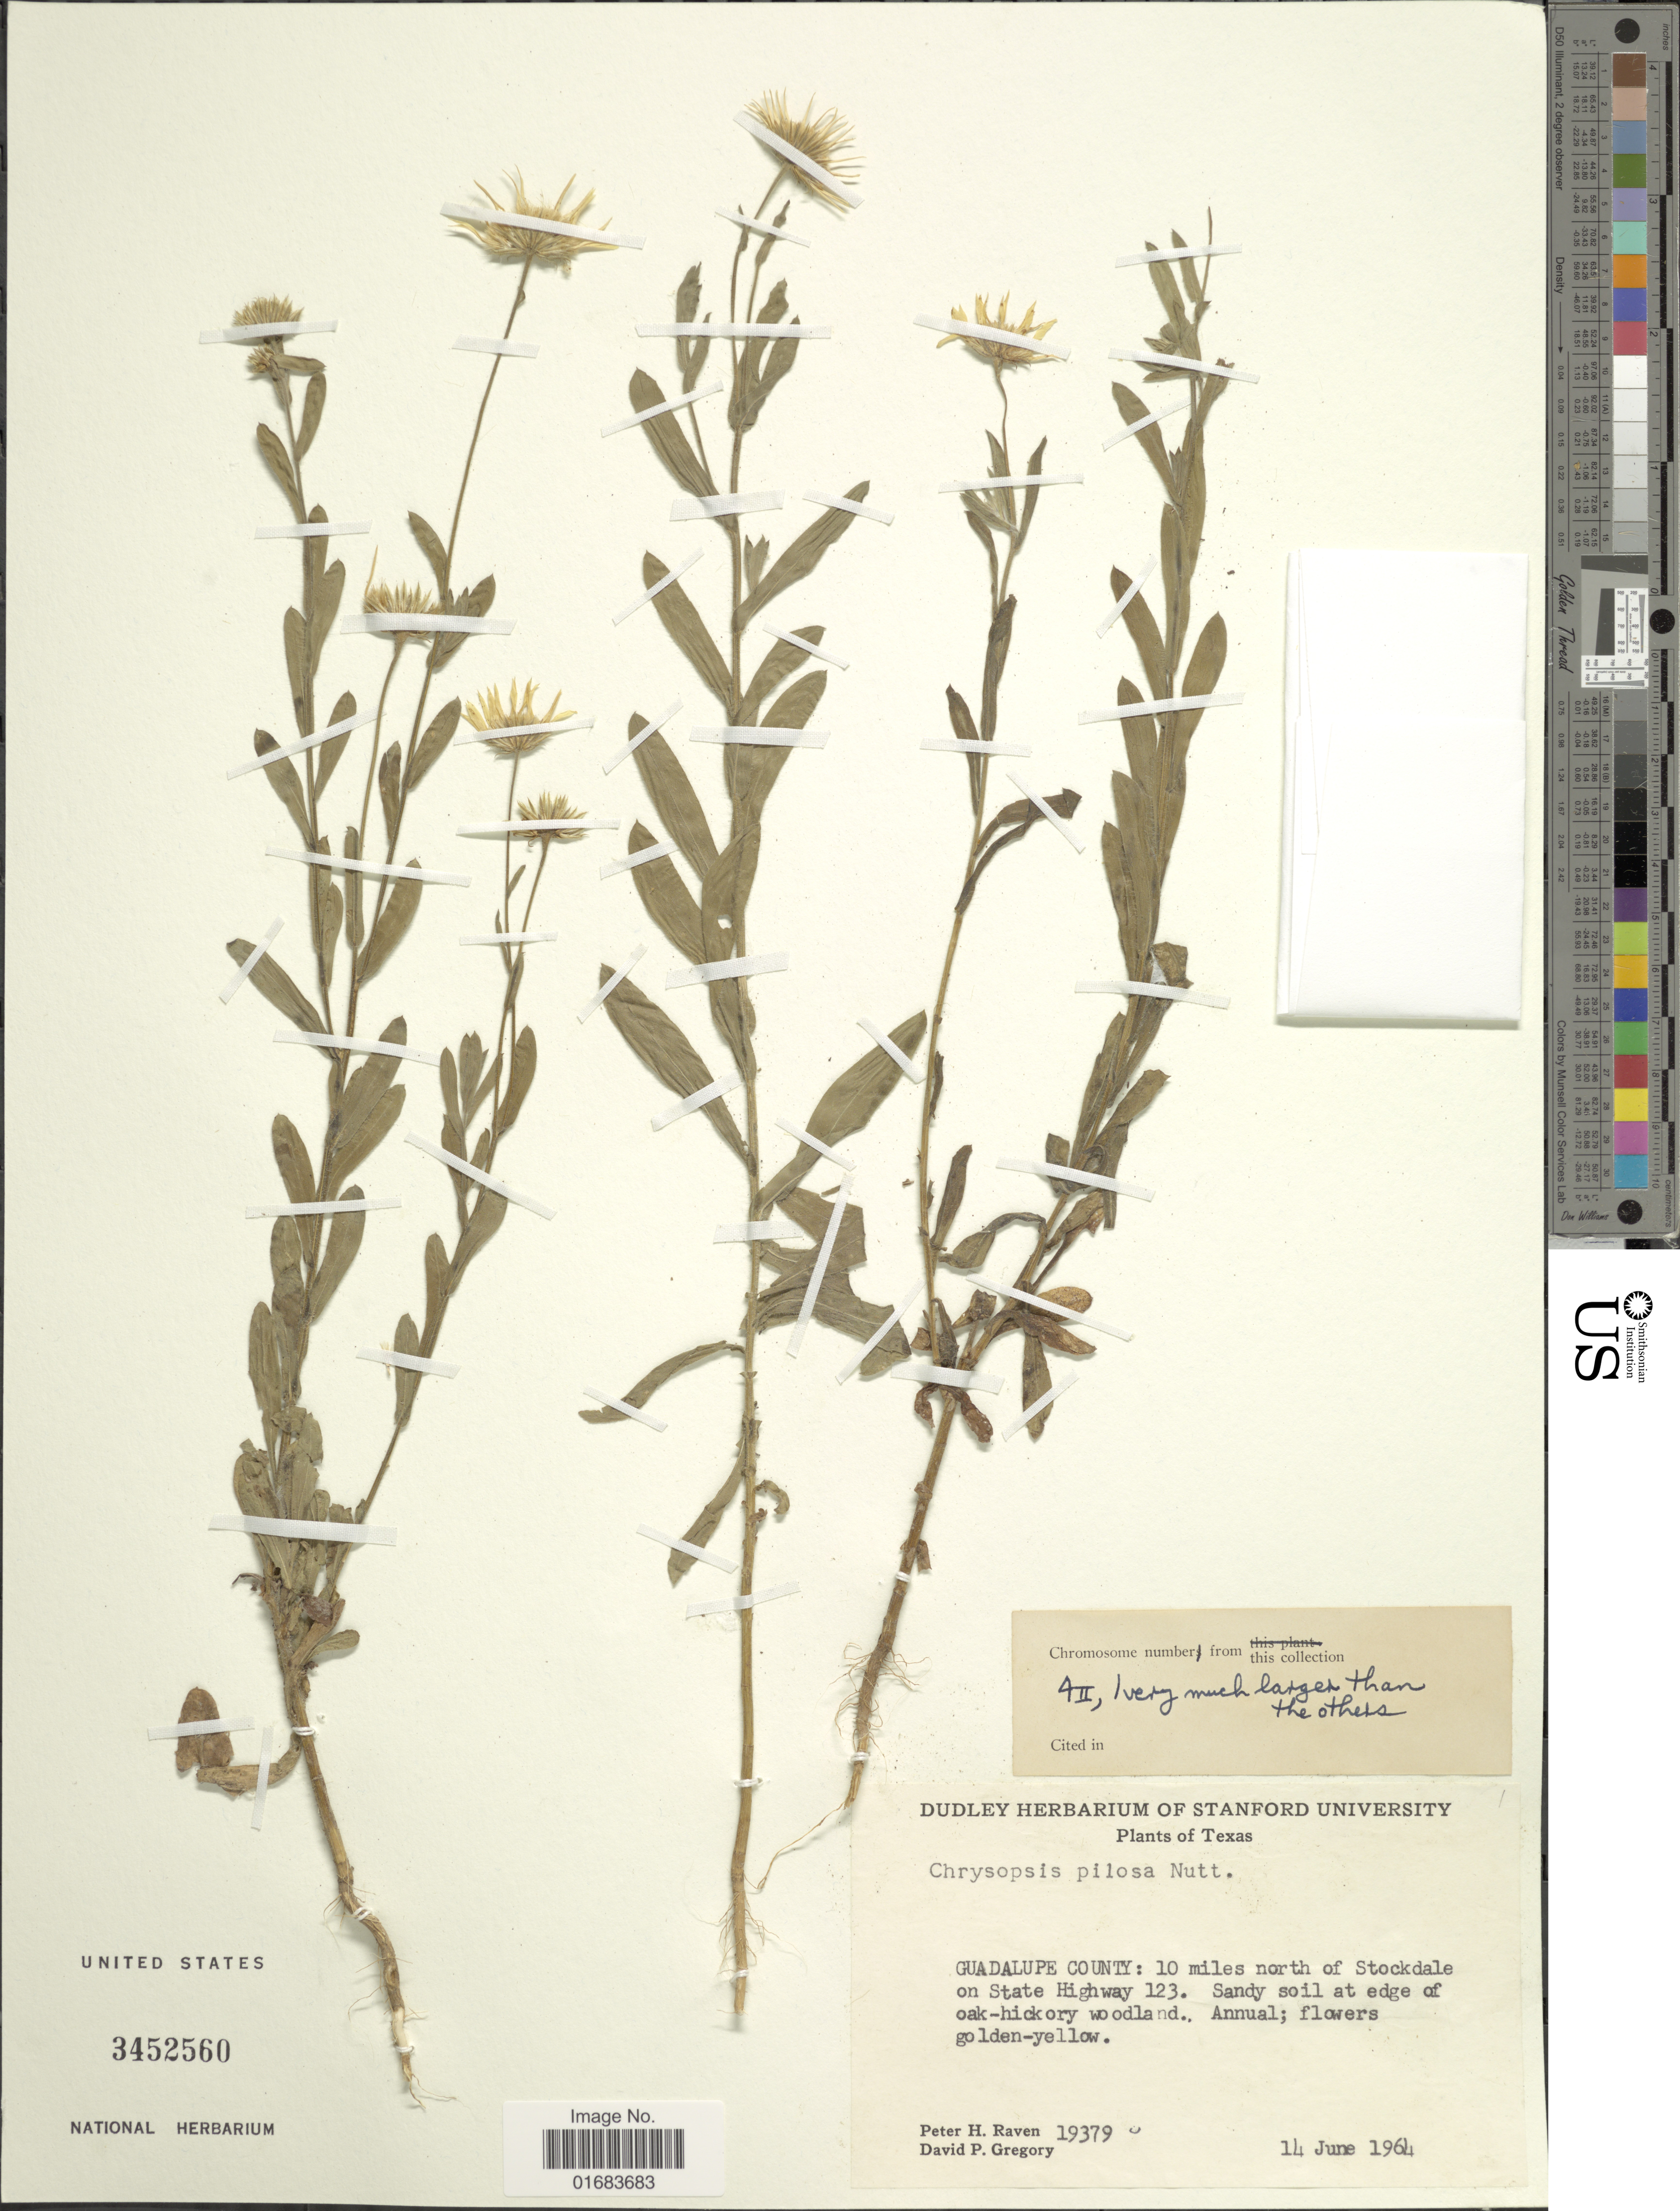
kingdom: Plantae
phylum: Tracheophyta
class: Magnoliopsida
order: Asterales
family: Asteraceae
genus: Chrysopsis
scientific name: Chrysopsis pilosa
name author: Nutt.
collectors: P. Raven & D. Gregory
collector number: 19379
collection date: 1964-06-14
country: United States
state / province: Texas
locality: Guadalupe County: 10 miles north of Stockdale on State Highway 123.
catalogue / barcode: US 3452560